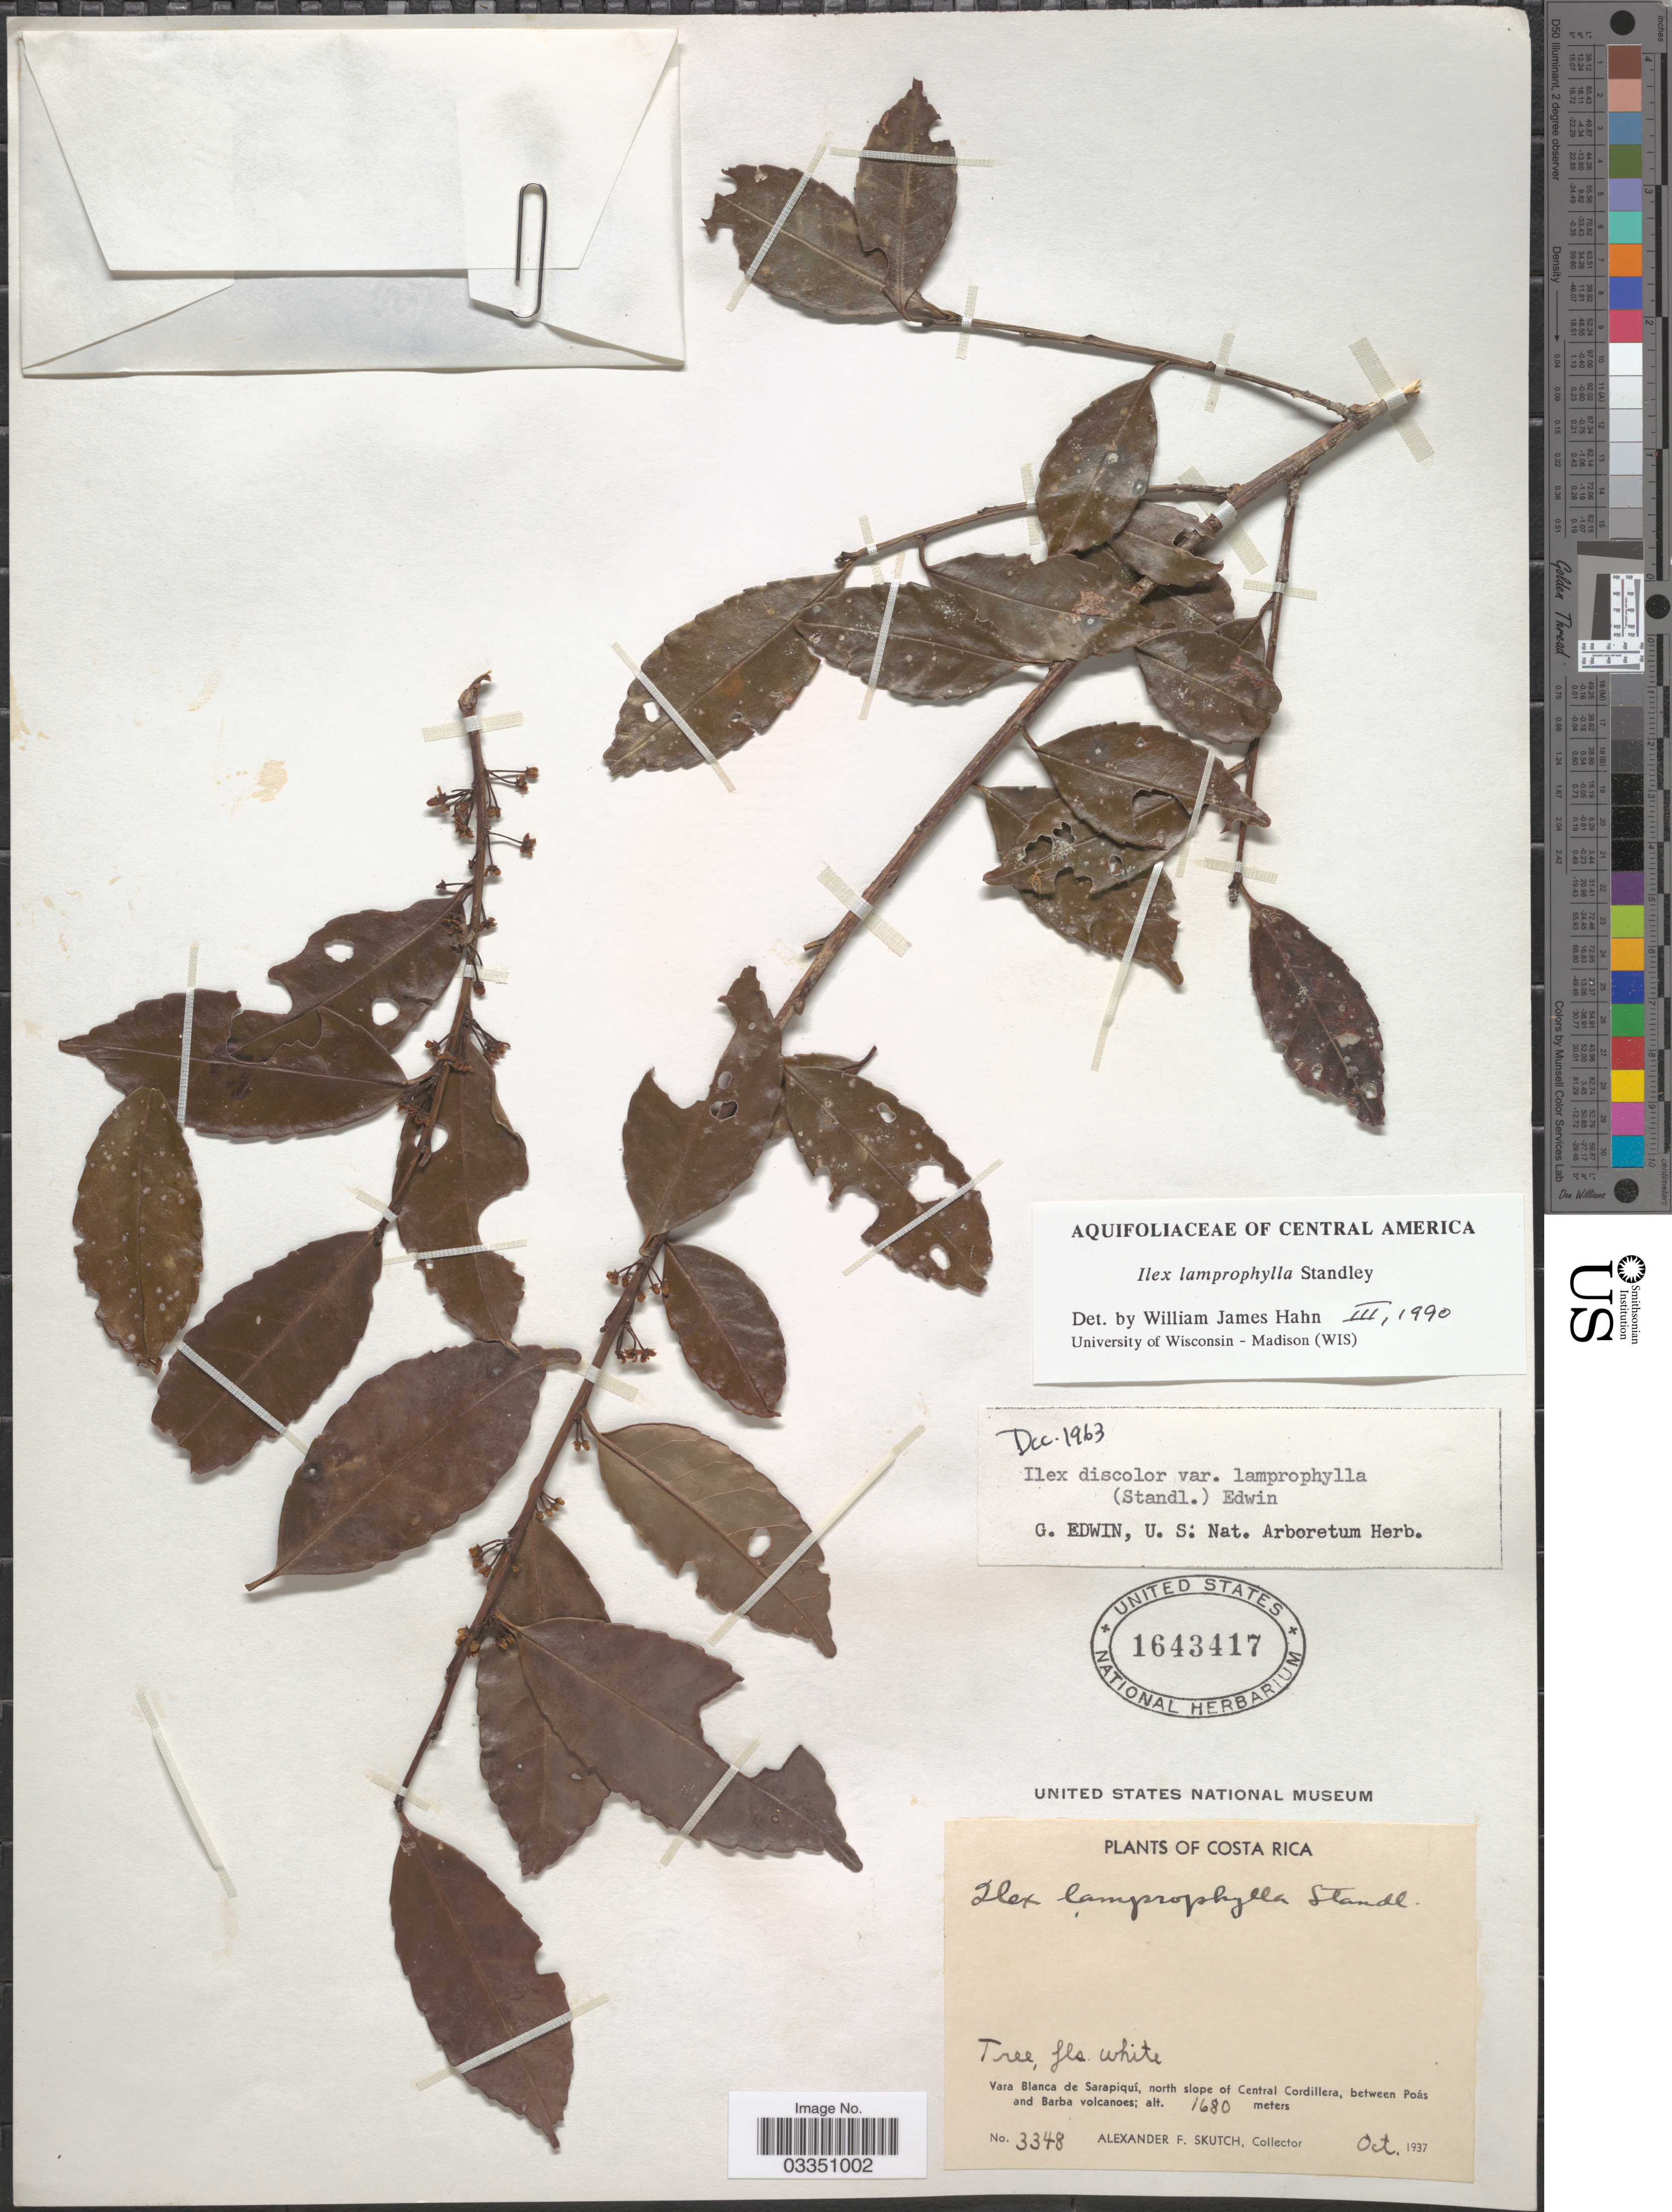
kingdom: Plantae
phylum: Tracheophyta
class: Magnoliopsida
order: Aquifoliales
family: Aquifoliaceae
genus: Ilex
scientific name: Ilex lamprophylla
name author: Standl.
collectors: A. F. Skutch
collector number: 3348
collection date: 1937-10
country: Costa Rica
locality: Vara Blanca de Sarapiquí, north slopes of Central Cordillera, between Poás and Barba volcanoes.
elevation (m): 1680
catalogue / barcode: US 1643417